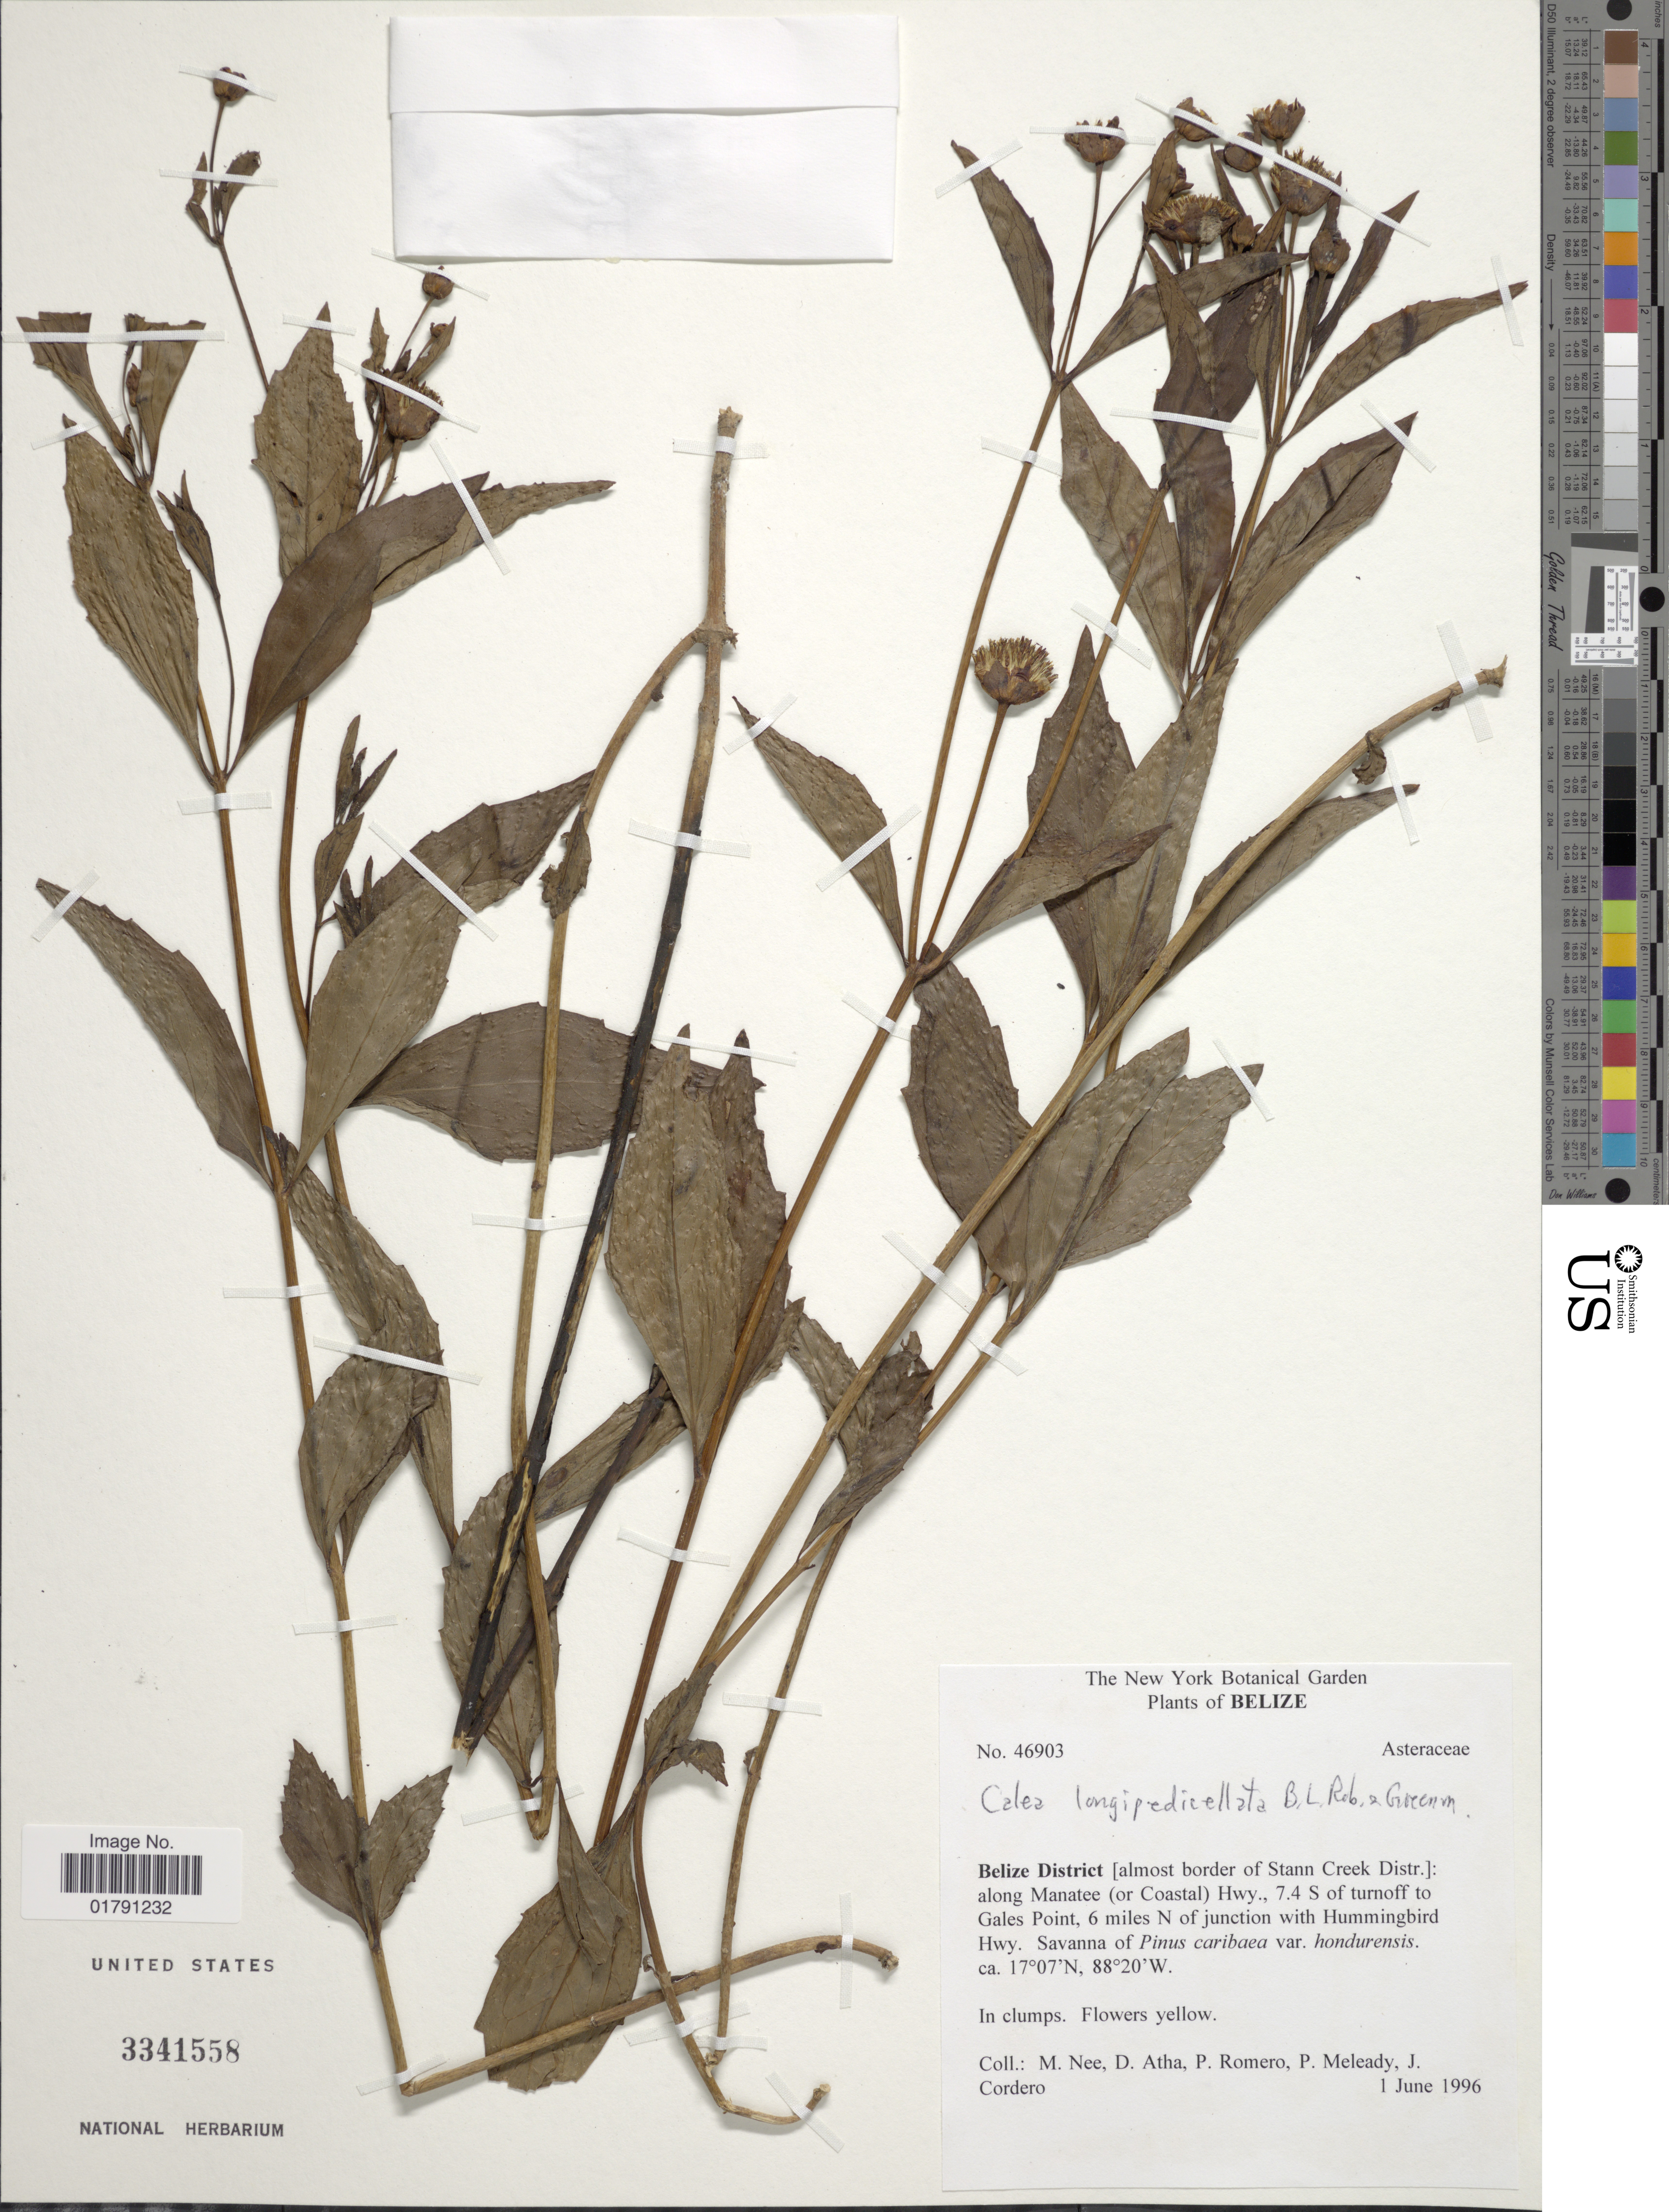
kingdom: Plantae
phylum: Tracheophyta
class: Magnoliopsida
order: Asterales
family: Asteraceae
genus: Calea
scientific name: Calea longipedicellata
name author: B.L. Rob. & Greenm.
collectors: M. Nee, A. Romero, P. Meleady & J. Cordero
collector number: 46903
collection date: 1996-06-01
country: Belize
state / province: Belize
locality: Almost border of Stann Creek Distr., along Manatee (or Coastal) Hwy., 7.4 S of turnoff to Gales Point, 6 miles N of junction with Hummingbird Hwy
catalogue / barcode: US 3341558